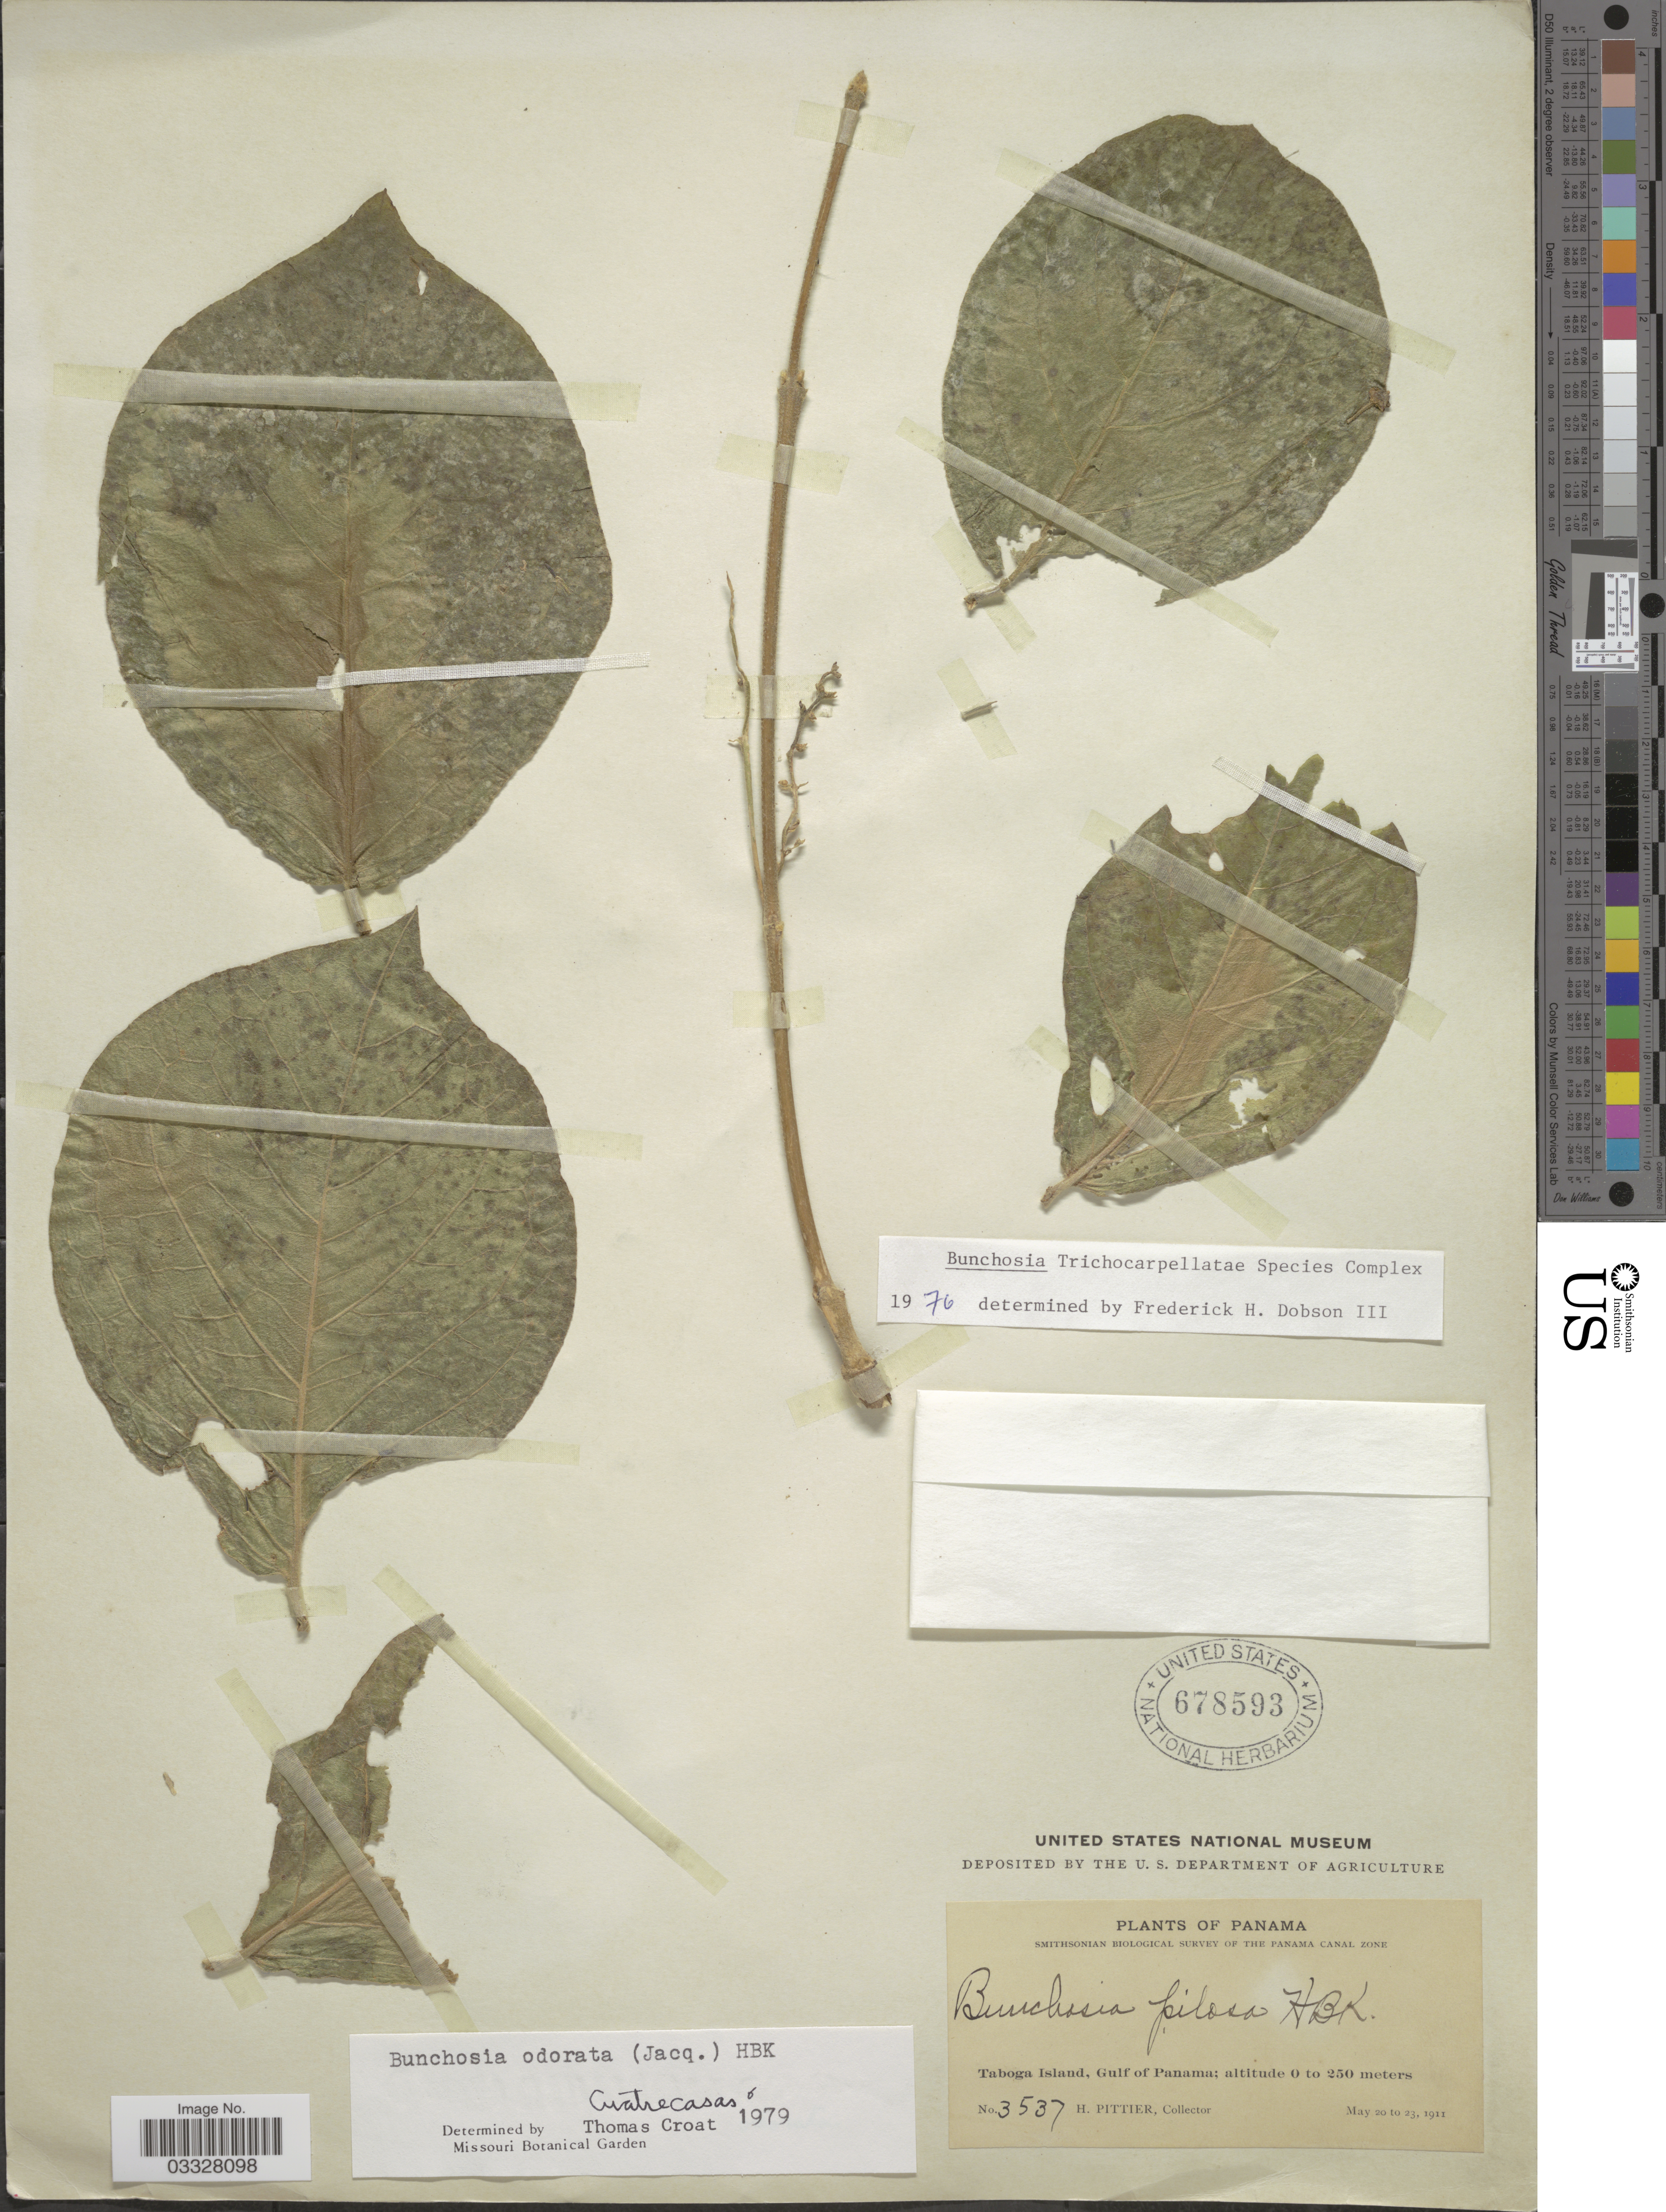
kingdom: Plantae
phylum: Tracheophyta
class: Magnoliopsida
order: Malpighiales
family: Malpighiaceae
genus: Bunchosia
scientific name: Bunchosia odorata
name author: (Jacq.) DC.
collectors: H. F. Pittier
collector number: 3537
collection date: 1911-05-20/1911-05-23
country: Panama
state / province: Panamá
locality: Taboga Island, Gulf of Panama.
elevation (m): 0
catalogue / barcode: US 678593